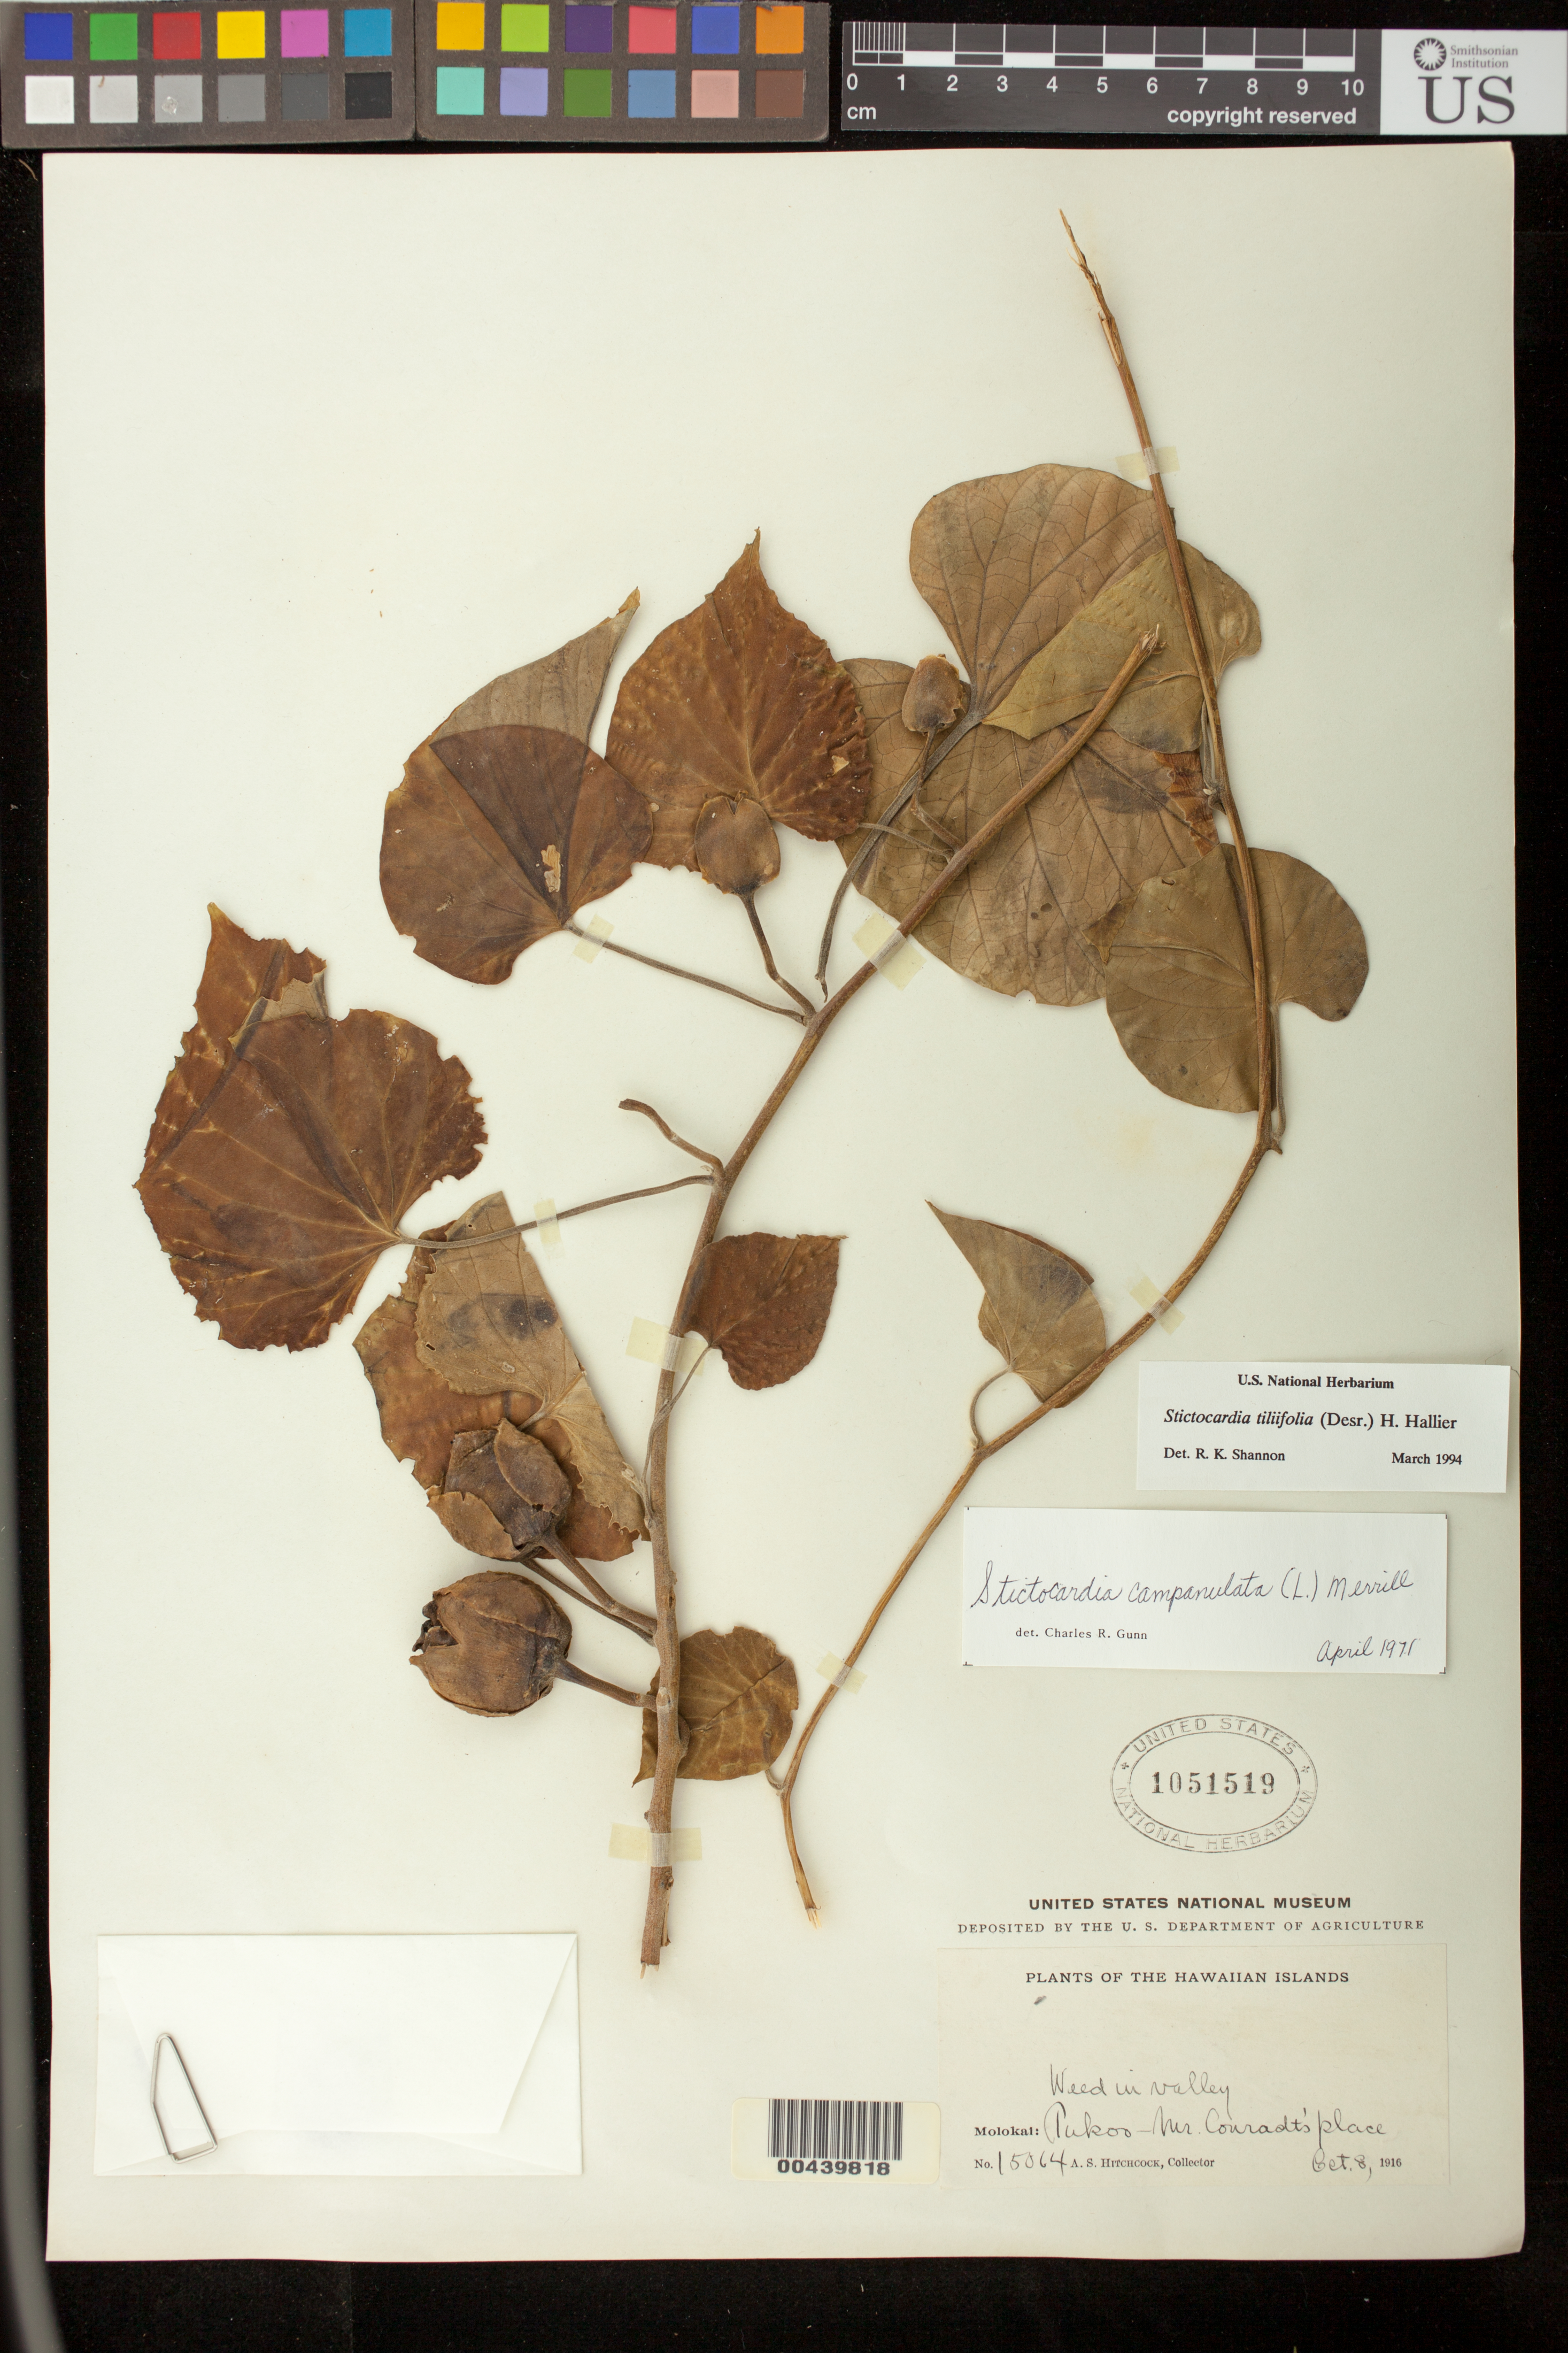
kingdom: Plantae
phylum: Tracheophyta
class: Magnoliopsida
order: Solanales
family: Convolvulaceae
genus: Stictocardia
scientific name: Stictocardia tiliifolia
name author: (Desr.) Hallier f.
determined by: Shannon, R. K., (UNITED STATES)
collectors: A. S. Hitchcock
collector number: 15064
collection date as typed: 8 Oct 1916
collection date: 1916-10-08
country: United States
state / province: Hawaii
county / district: Maui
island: Moloka'i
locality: Pukoo-Mr. Conradt's place, in valley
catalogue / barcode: US 1051519